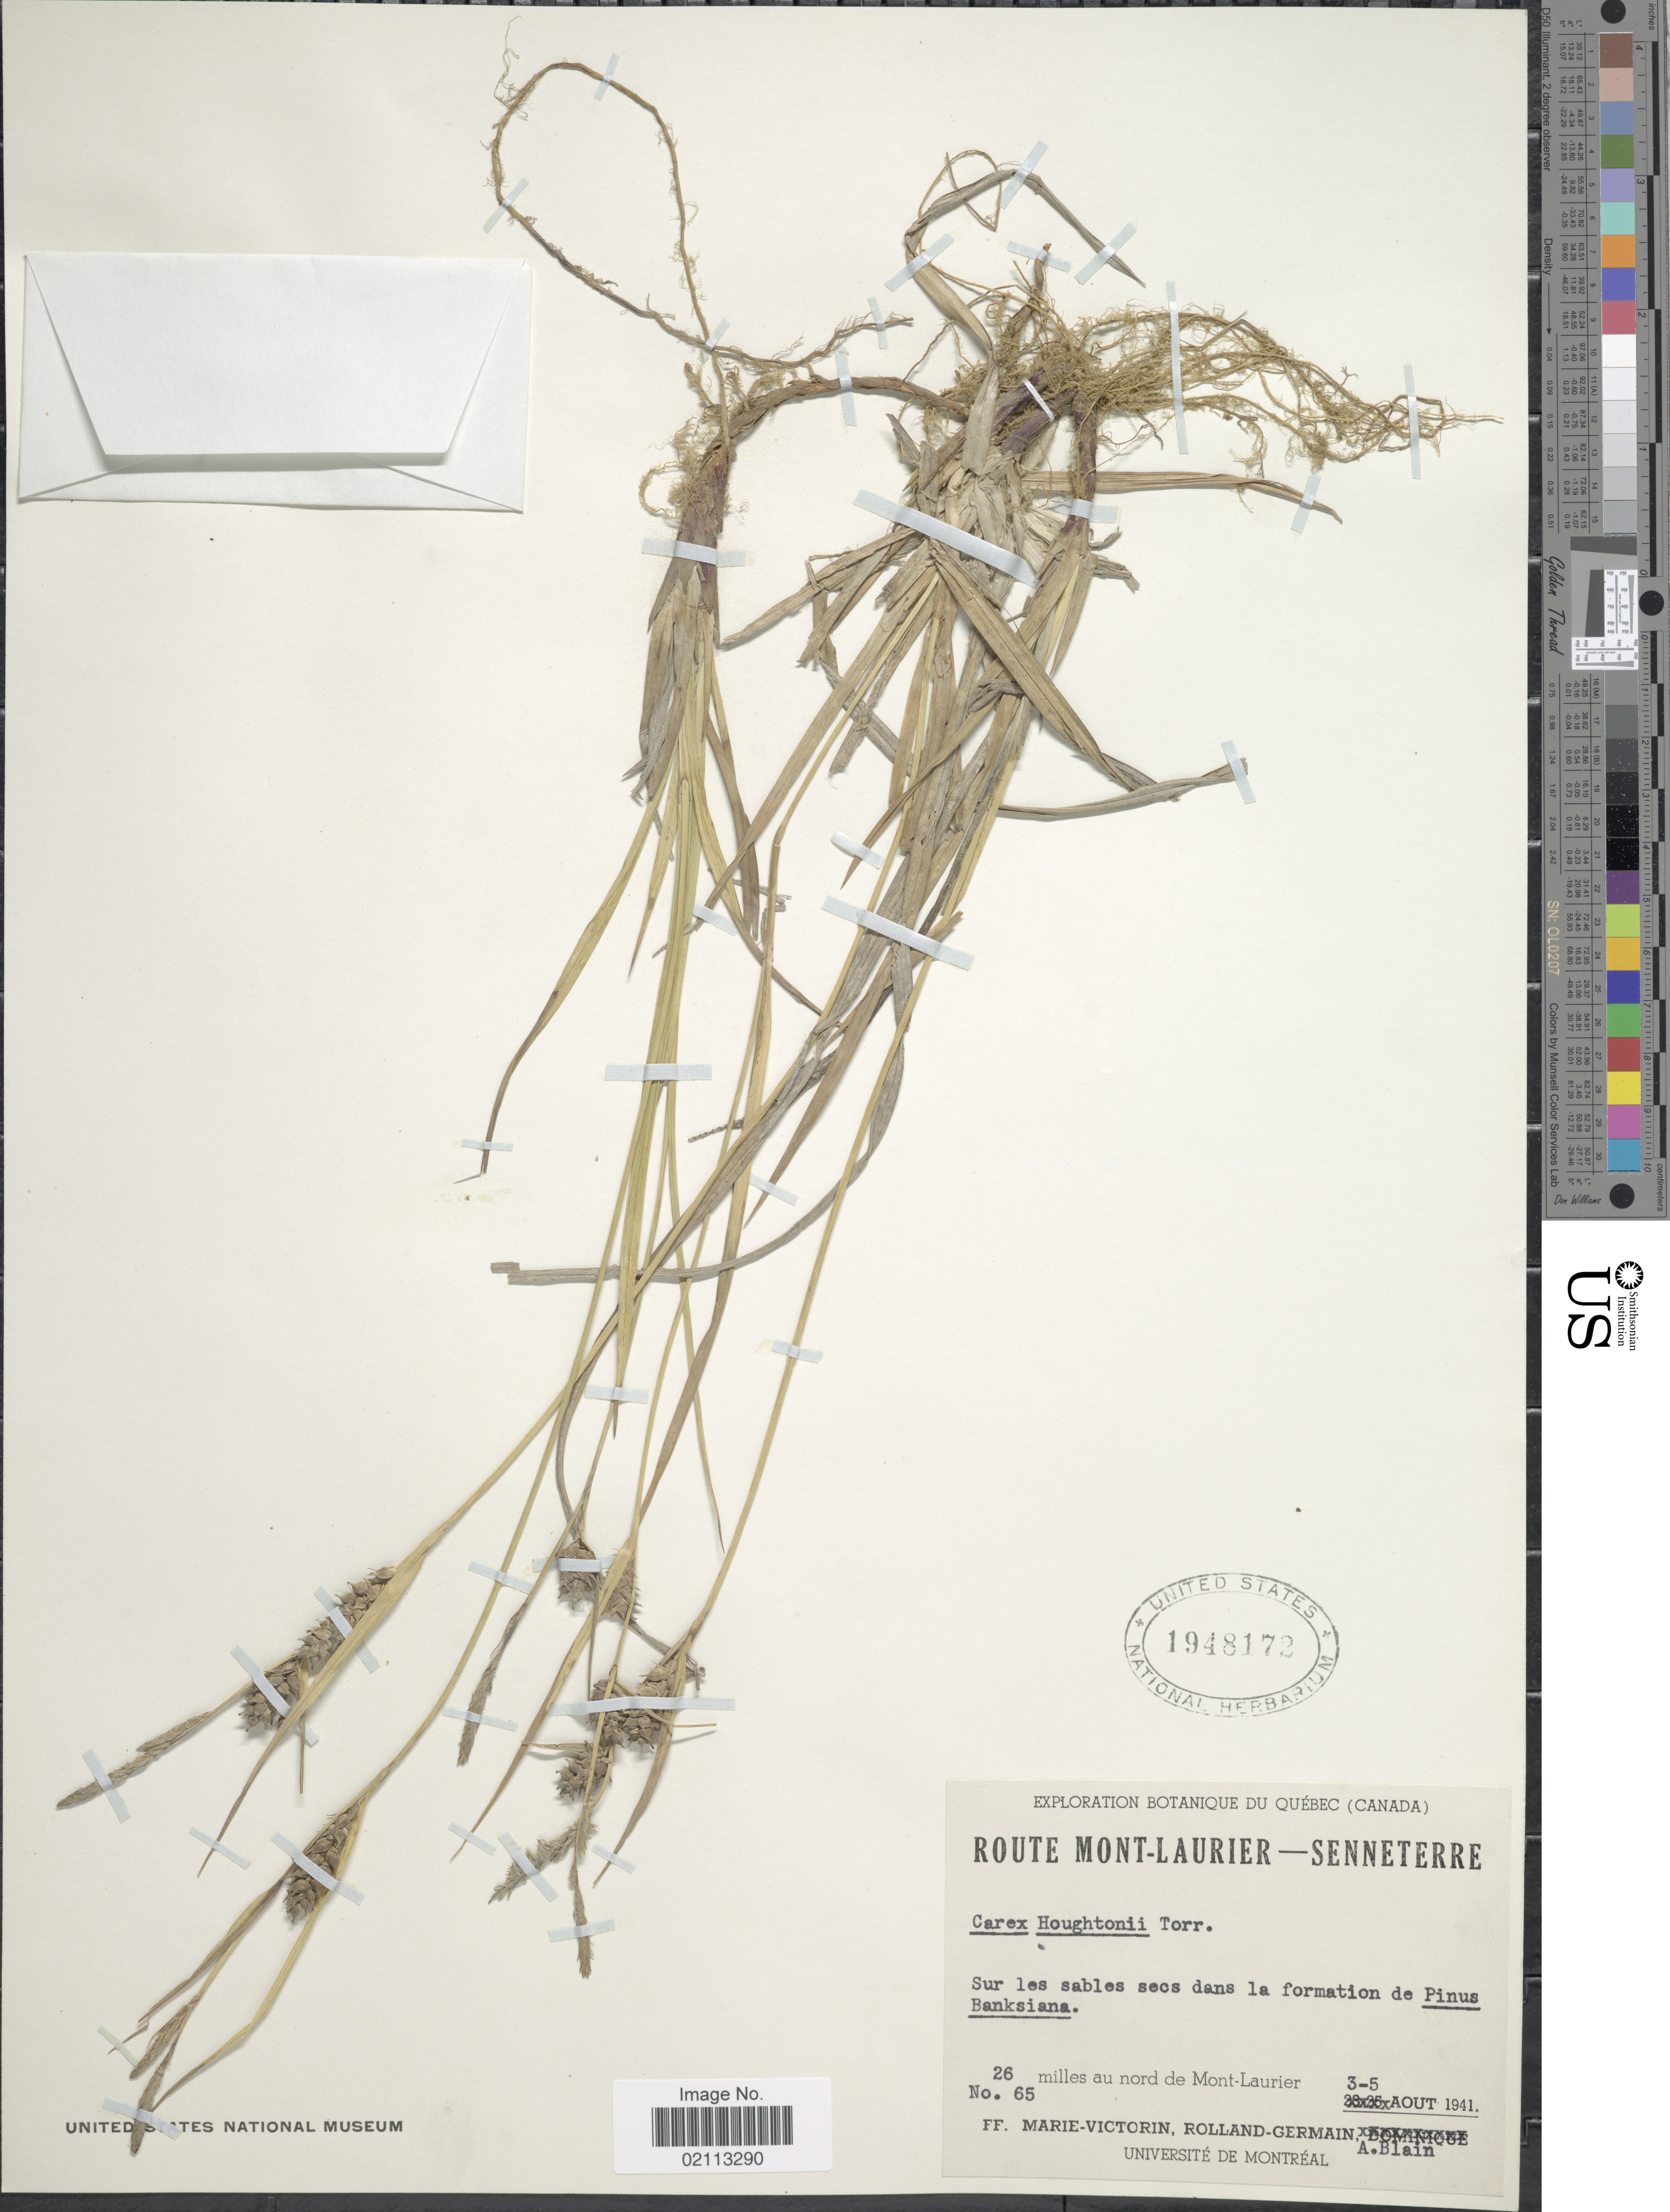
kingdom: Plantae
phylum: Tracheophyta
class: Liliopsida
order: Poales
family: Cyperaceae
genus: Carex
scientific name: Carex houghtoniana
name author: Torr. ex Dewey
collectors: F. Marie-Victorin, Rolland-Germain & A. Blain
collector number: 65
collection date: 1941-08-03/1941-08-05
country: Canada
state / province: Quebec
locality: Route Mont-Laurier-Senneterre, Sur les sables secs dans la formation de Pinus Banksiana, 26 miles au nord de Mont-Laurier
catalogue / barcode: US 1948172